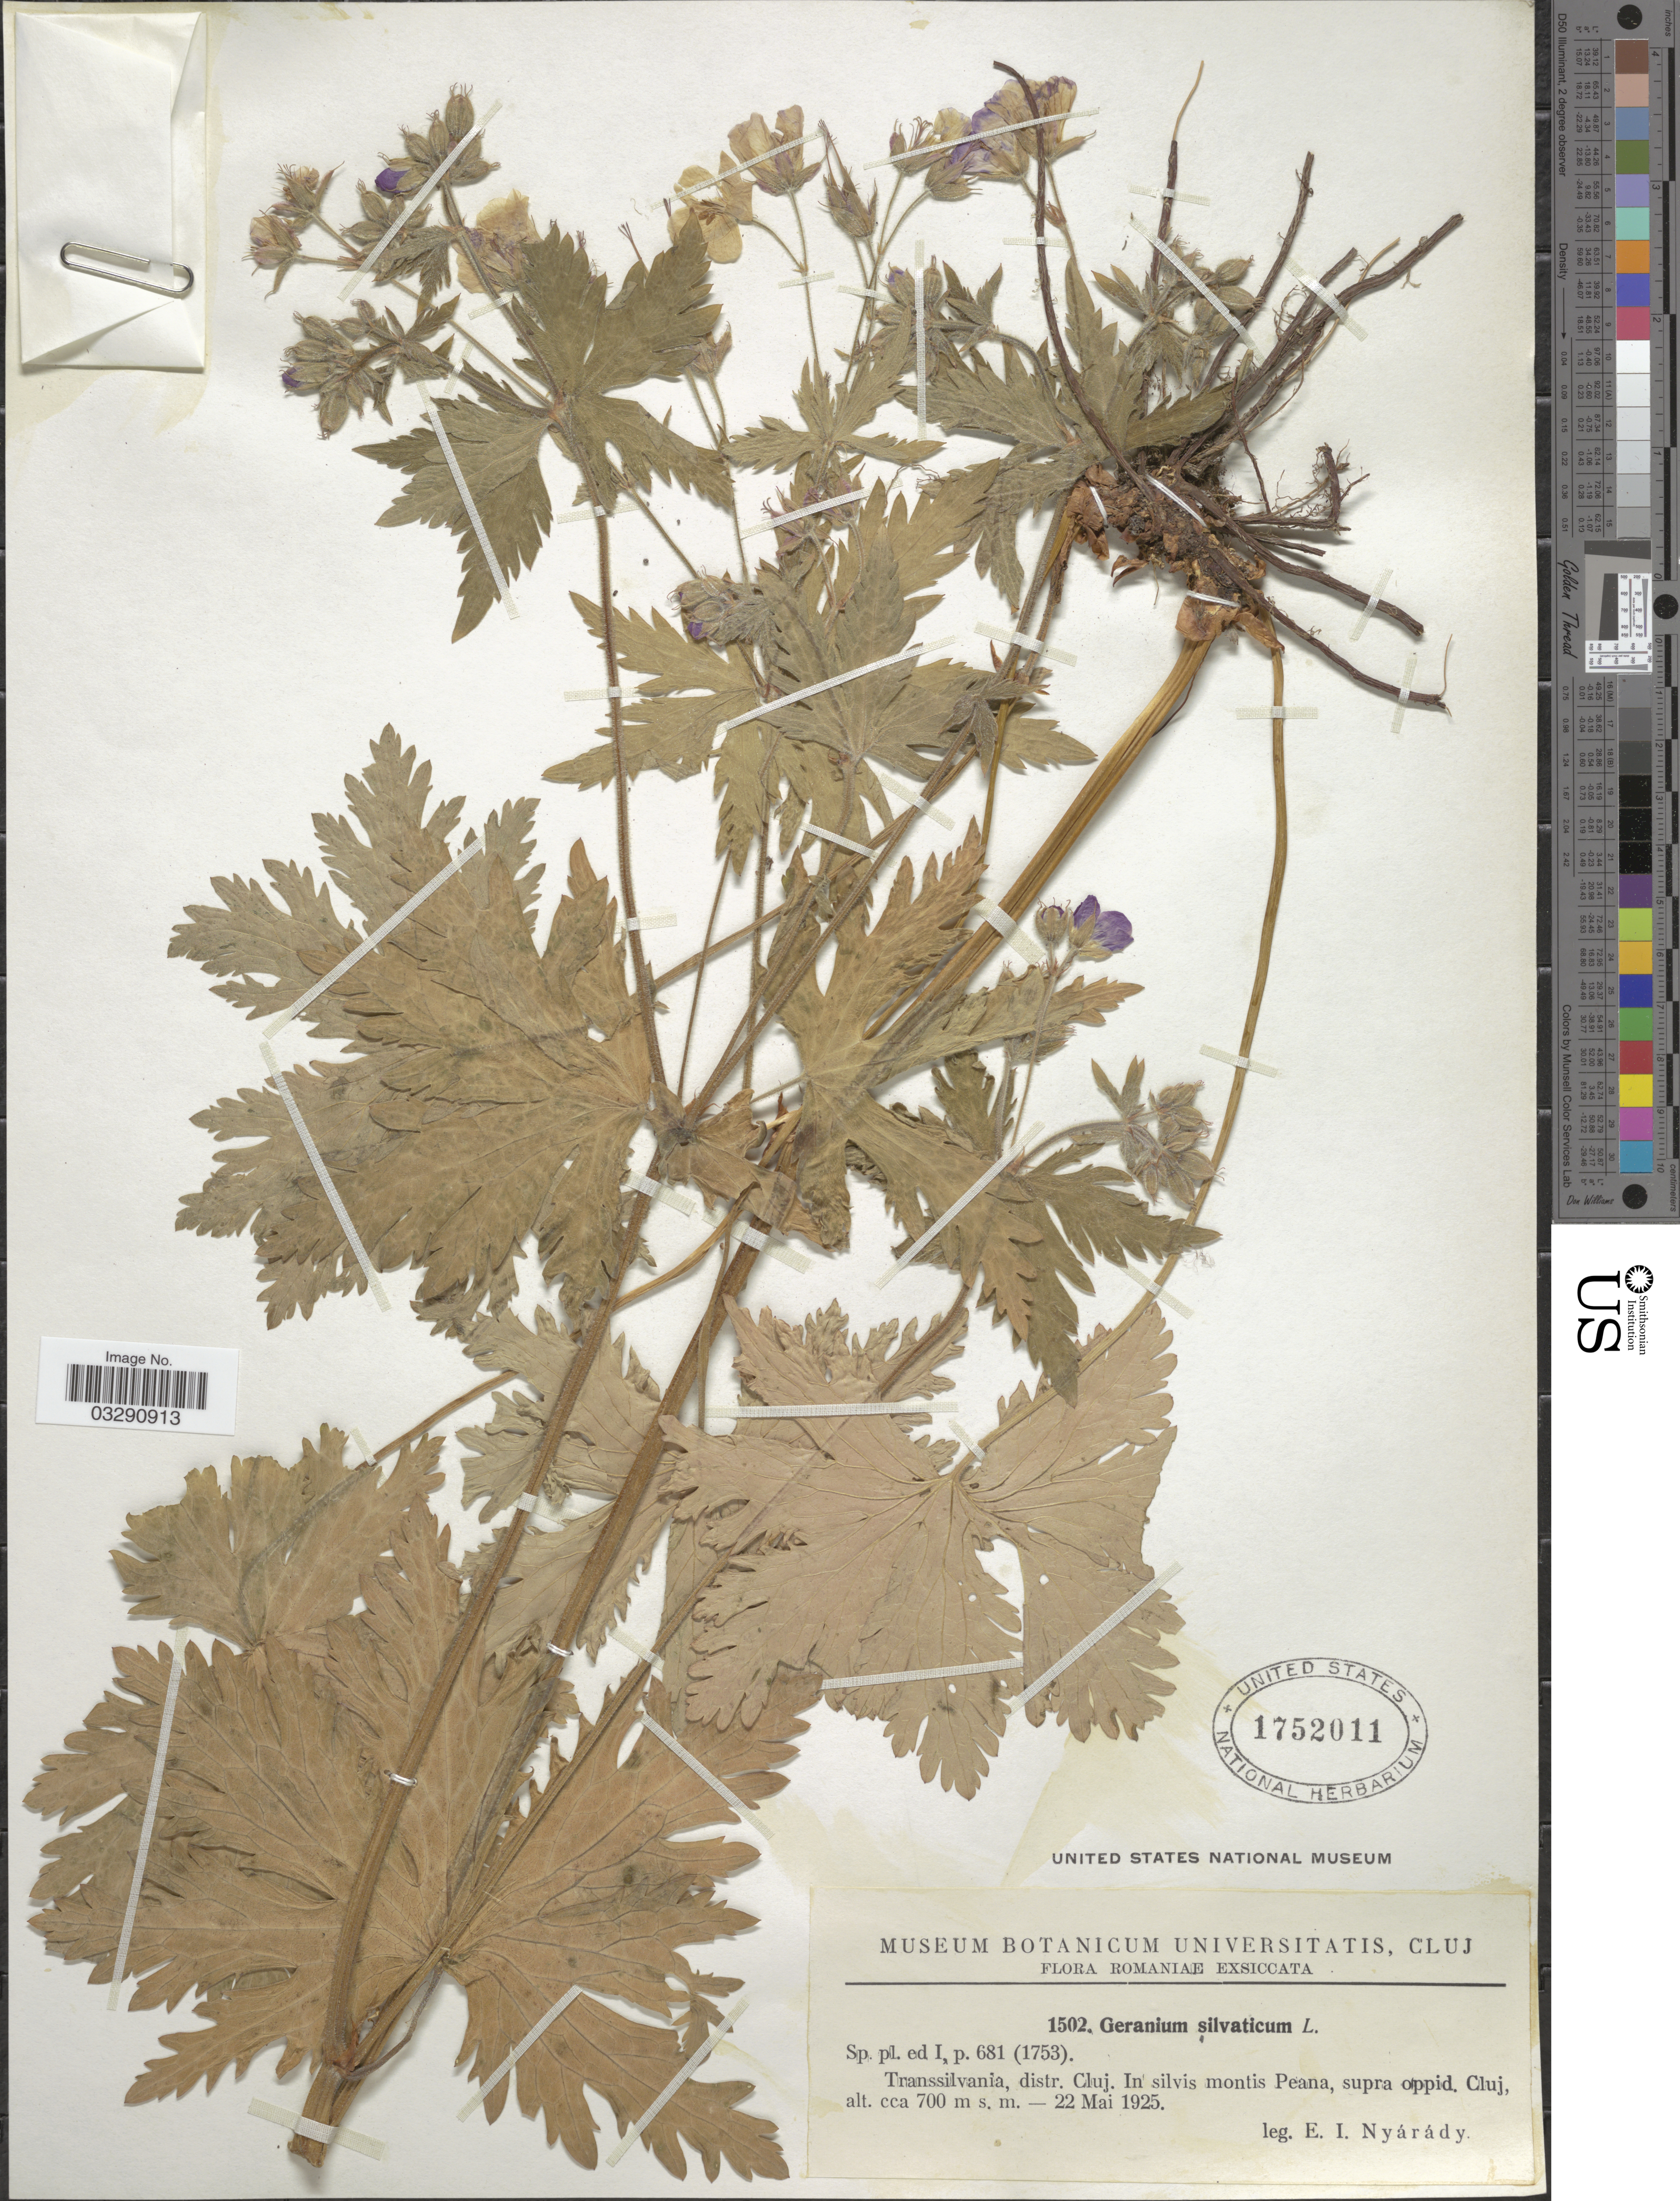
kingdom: Plantae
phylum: Tracheophyta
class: Magnoliopsida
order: Geraniales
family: Geraniaceae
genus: Geranium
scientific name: Geranium silvaticum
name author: L.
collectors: E. Nyárády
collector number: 1502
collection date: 1925-05-22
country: Romania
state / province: Cluj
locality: Transsilvania, distr. Cluj. In silvis montis Peana, supra oppid. Cluj.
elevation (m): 700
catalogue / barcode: US 1752011